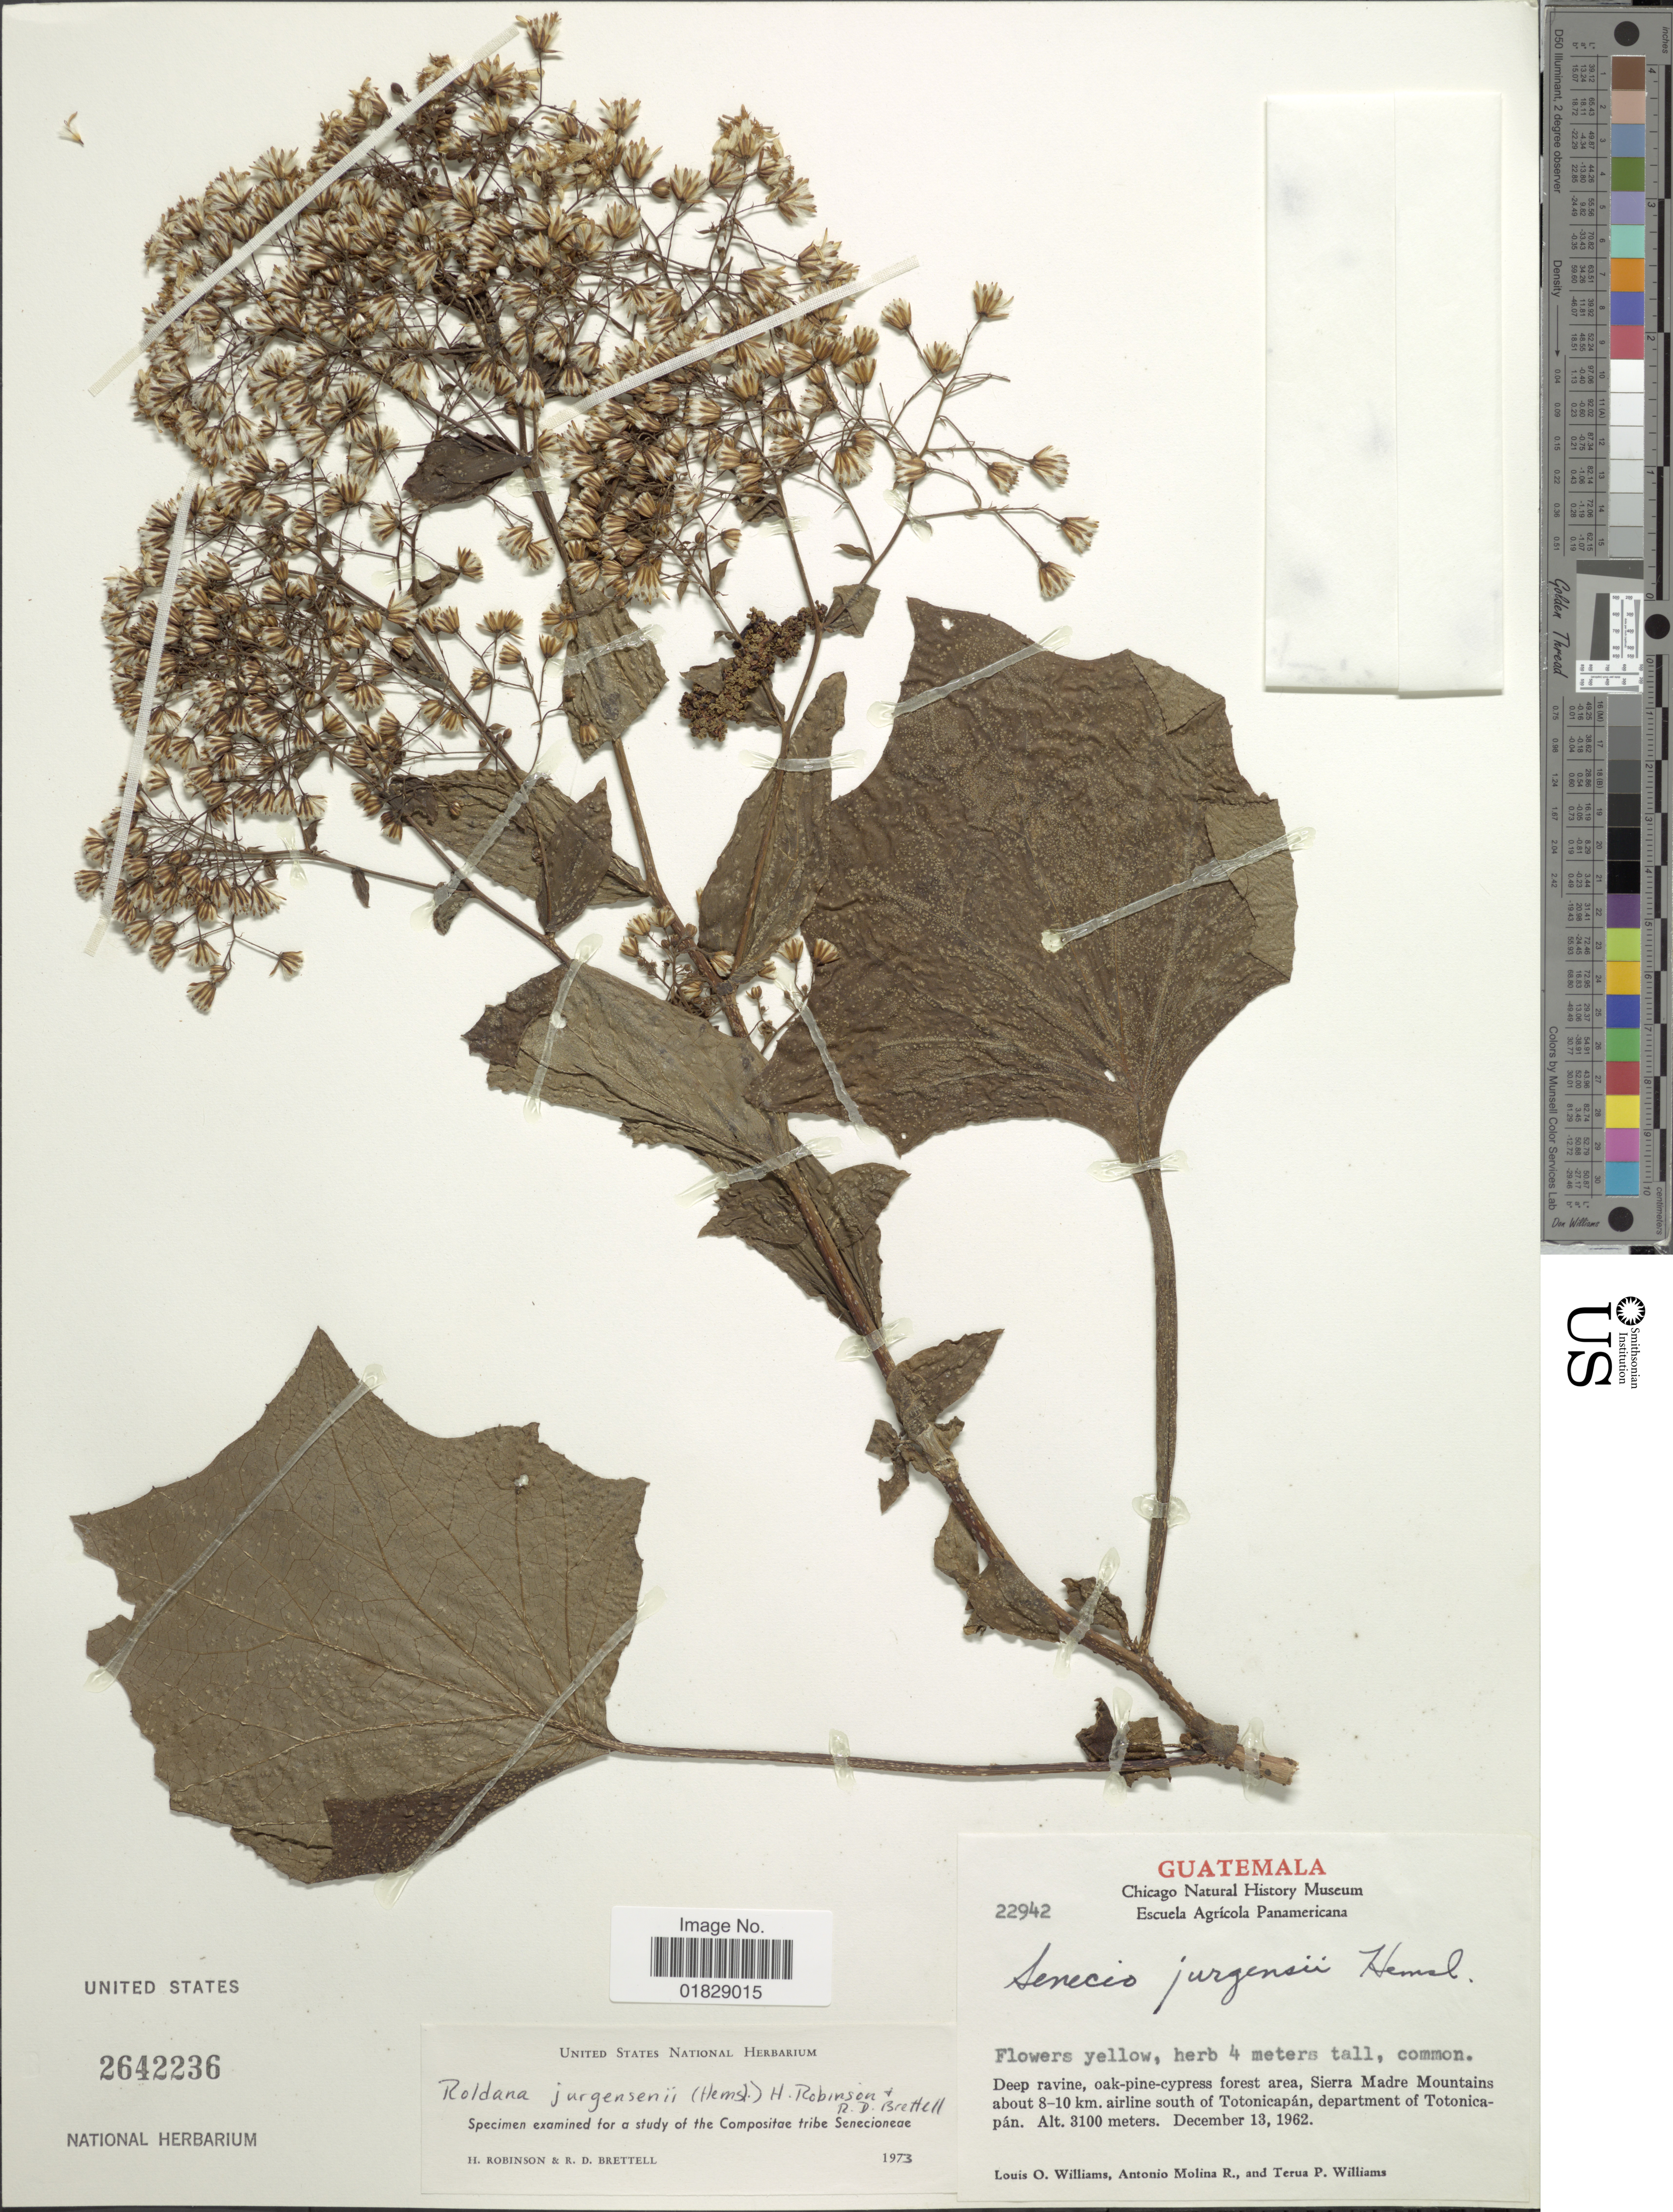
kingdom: Plantae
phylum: Tracheophyta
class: Magnoliopsida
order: Asterales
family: Asteraceae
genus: Roldana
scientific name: Roldana jurgensenii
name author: (Hemsl.) H. Rob. & Brettell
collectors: L. O. Williams, A. Molina R. & T. P. Williams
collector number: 22942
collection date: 1962-12-13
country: Guatemala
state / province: Totonicapan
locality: Deep ravine, oak-pine-cypress forest area, Sierra Madre Mountains about 8-10 km. airline south of Totonicapán, department of Totonicapán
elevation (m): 3100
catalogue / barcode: US 2642236